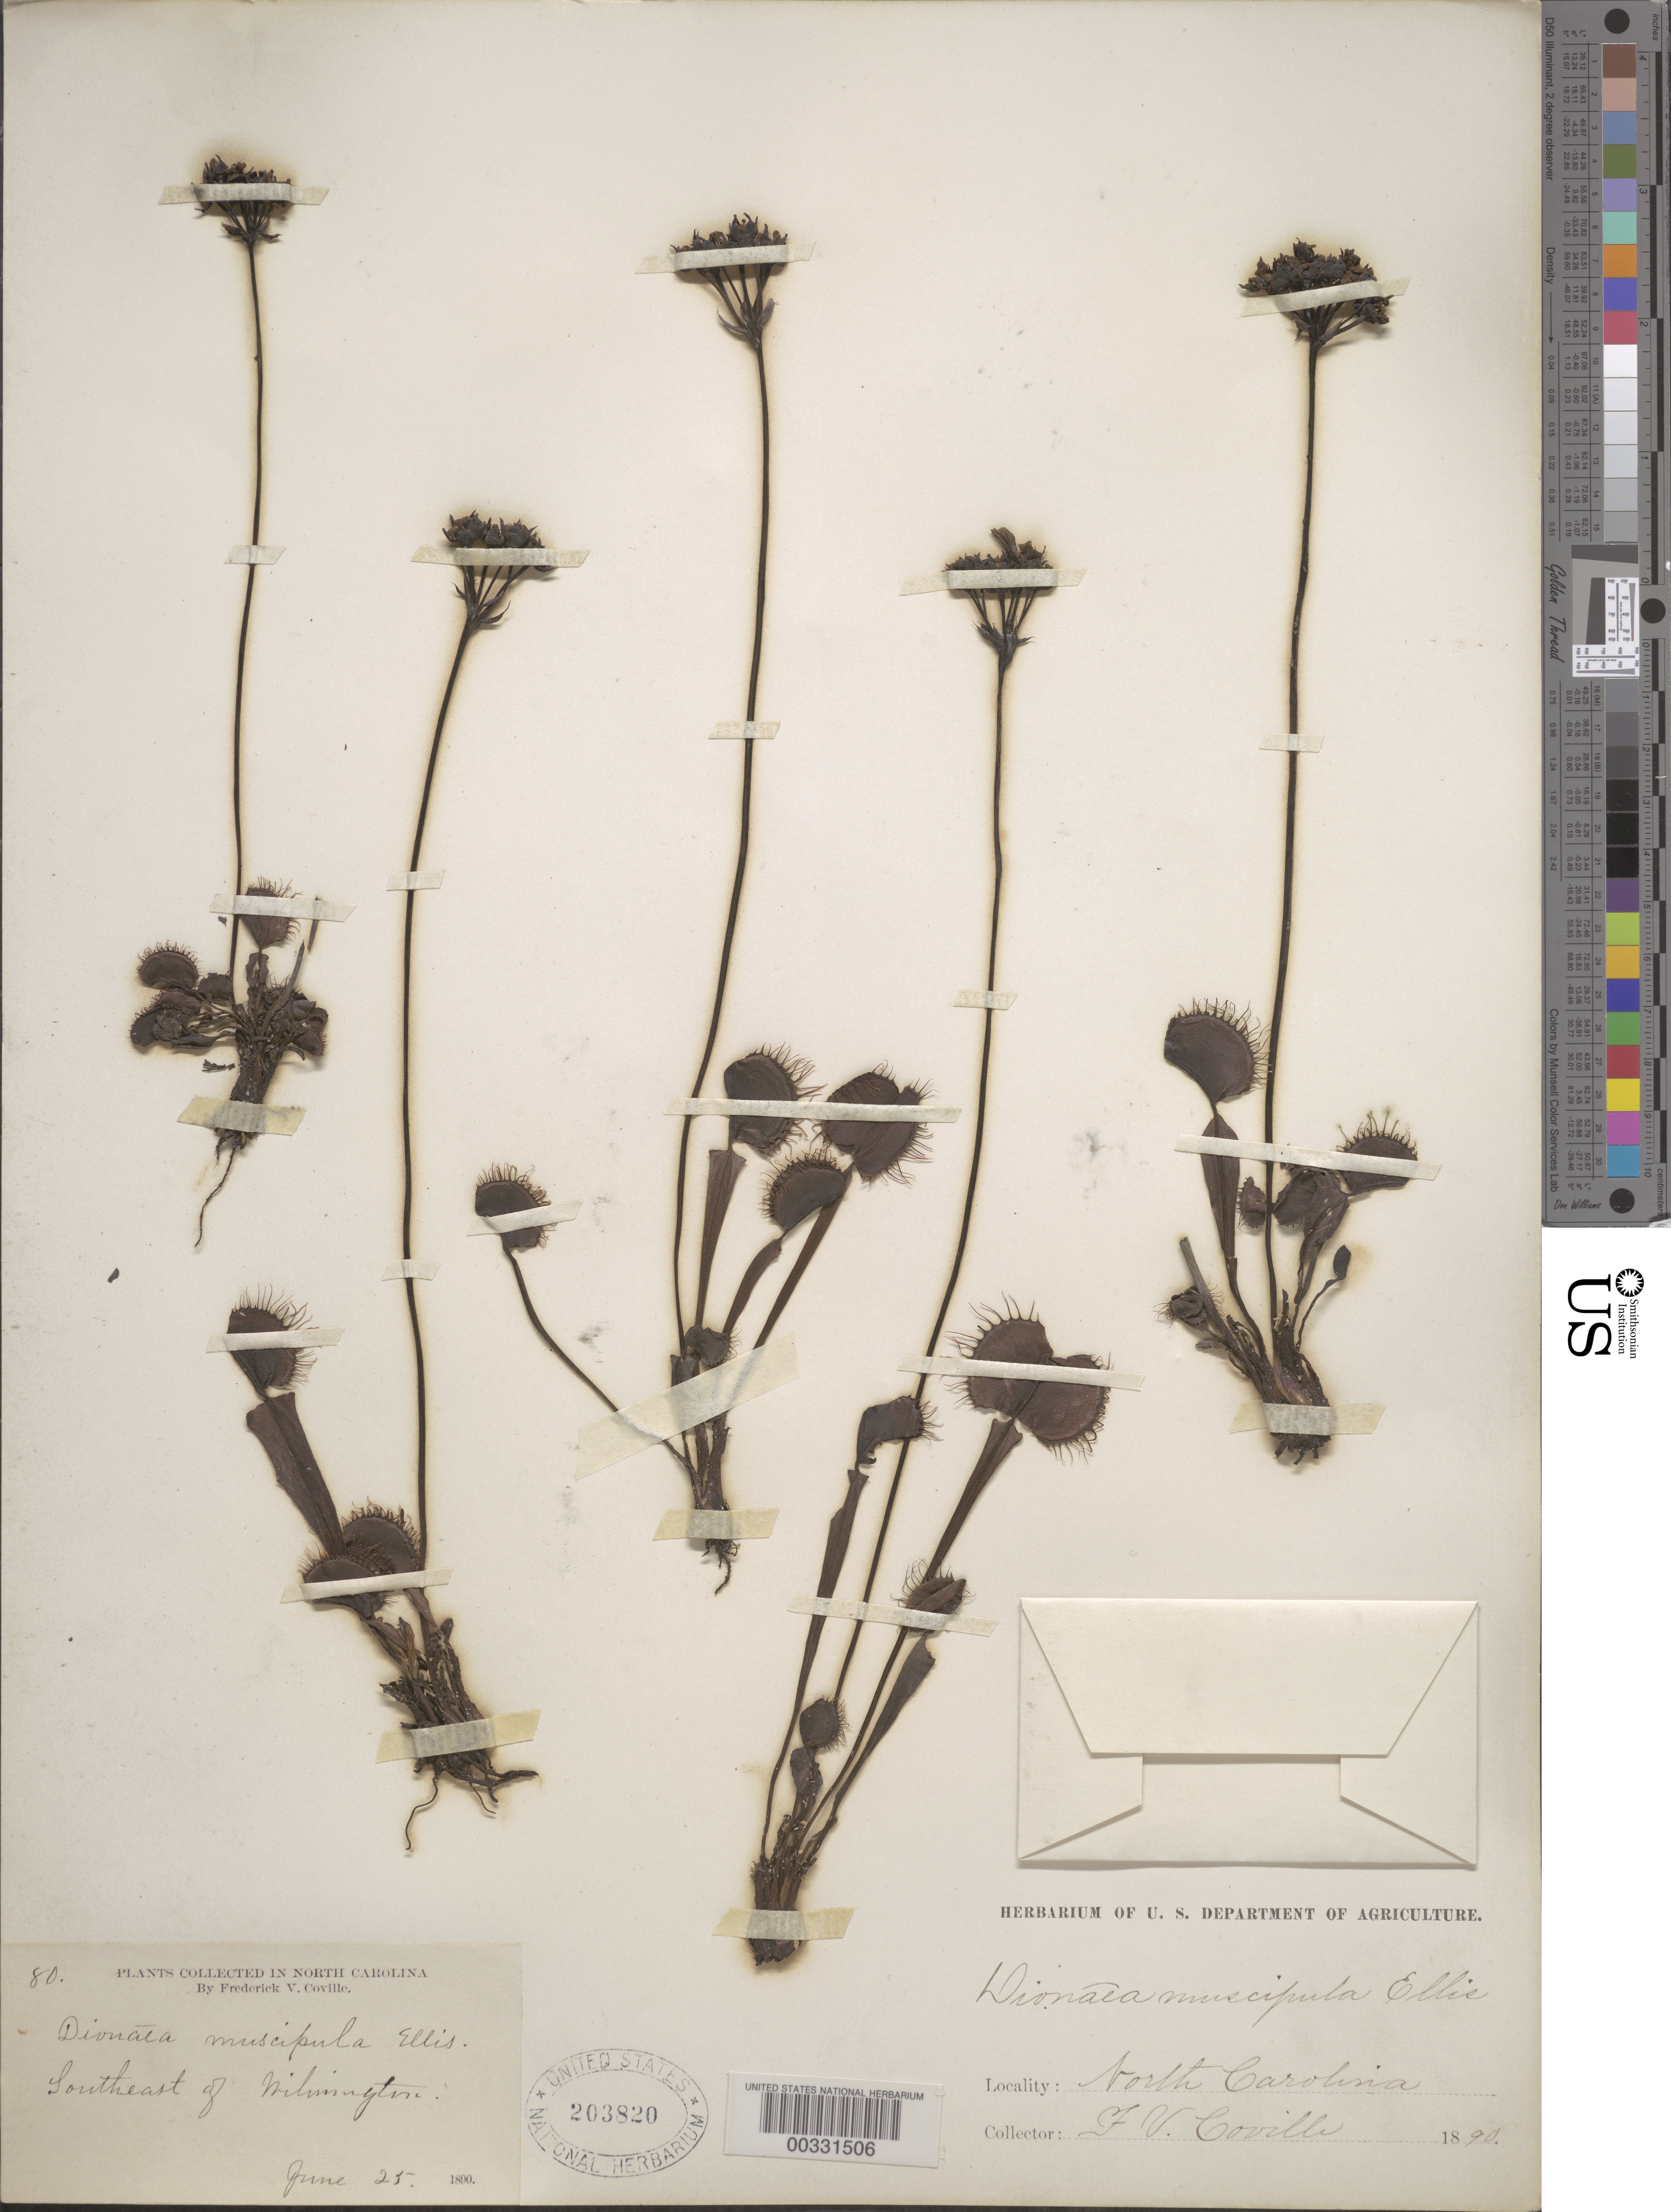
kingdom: Plantae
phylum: Tracheophyta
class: Magnoliopsida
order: Caryophyllales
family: Droseraceae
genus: Dionaea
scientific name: Dionaea muscipula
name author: J. Ellis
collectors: F. V. Coville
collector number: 80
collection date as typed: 25 Jun 1890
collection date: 1890-06-25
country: United States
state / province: North Carolina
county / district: New Hanover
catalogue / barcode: US 203820